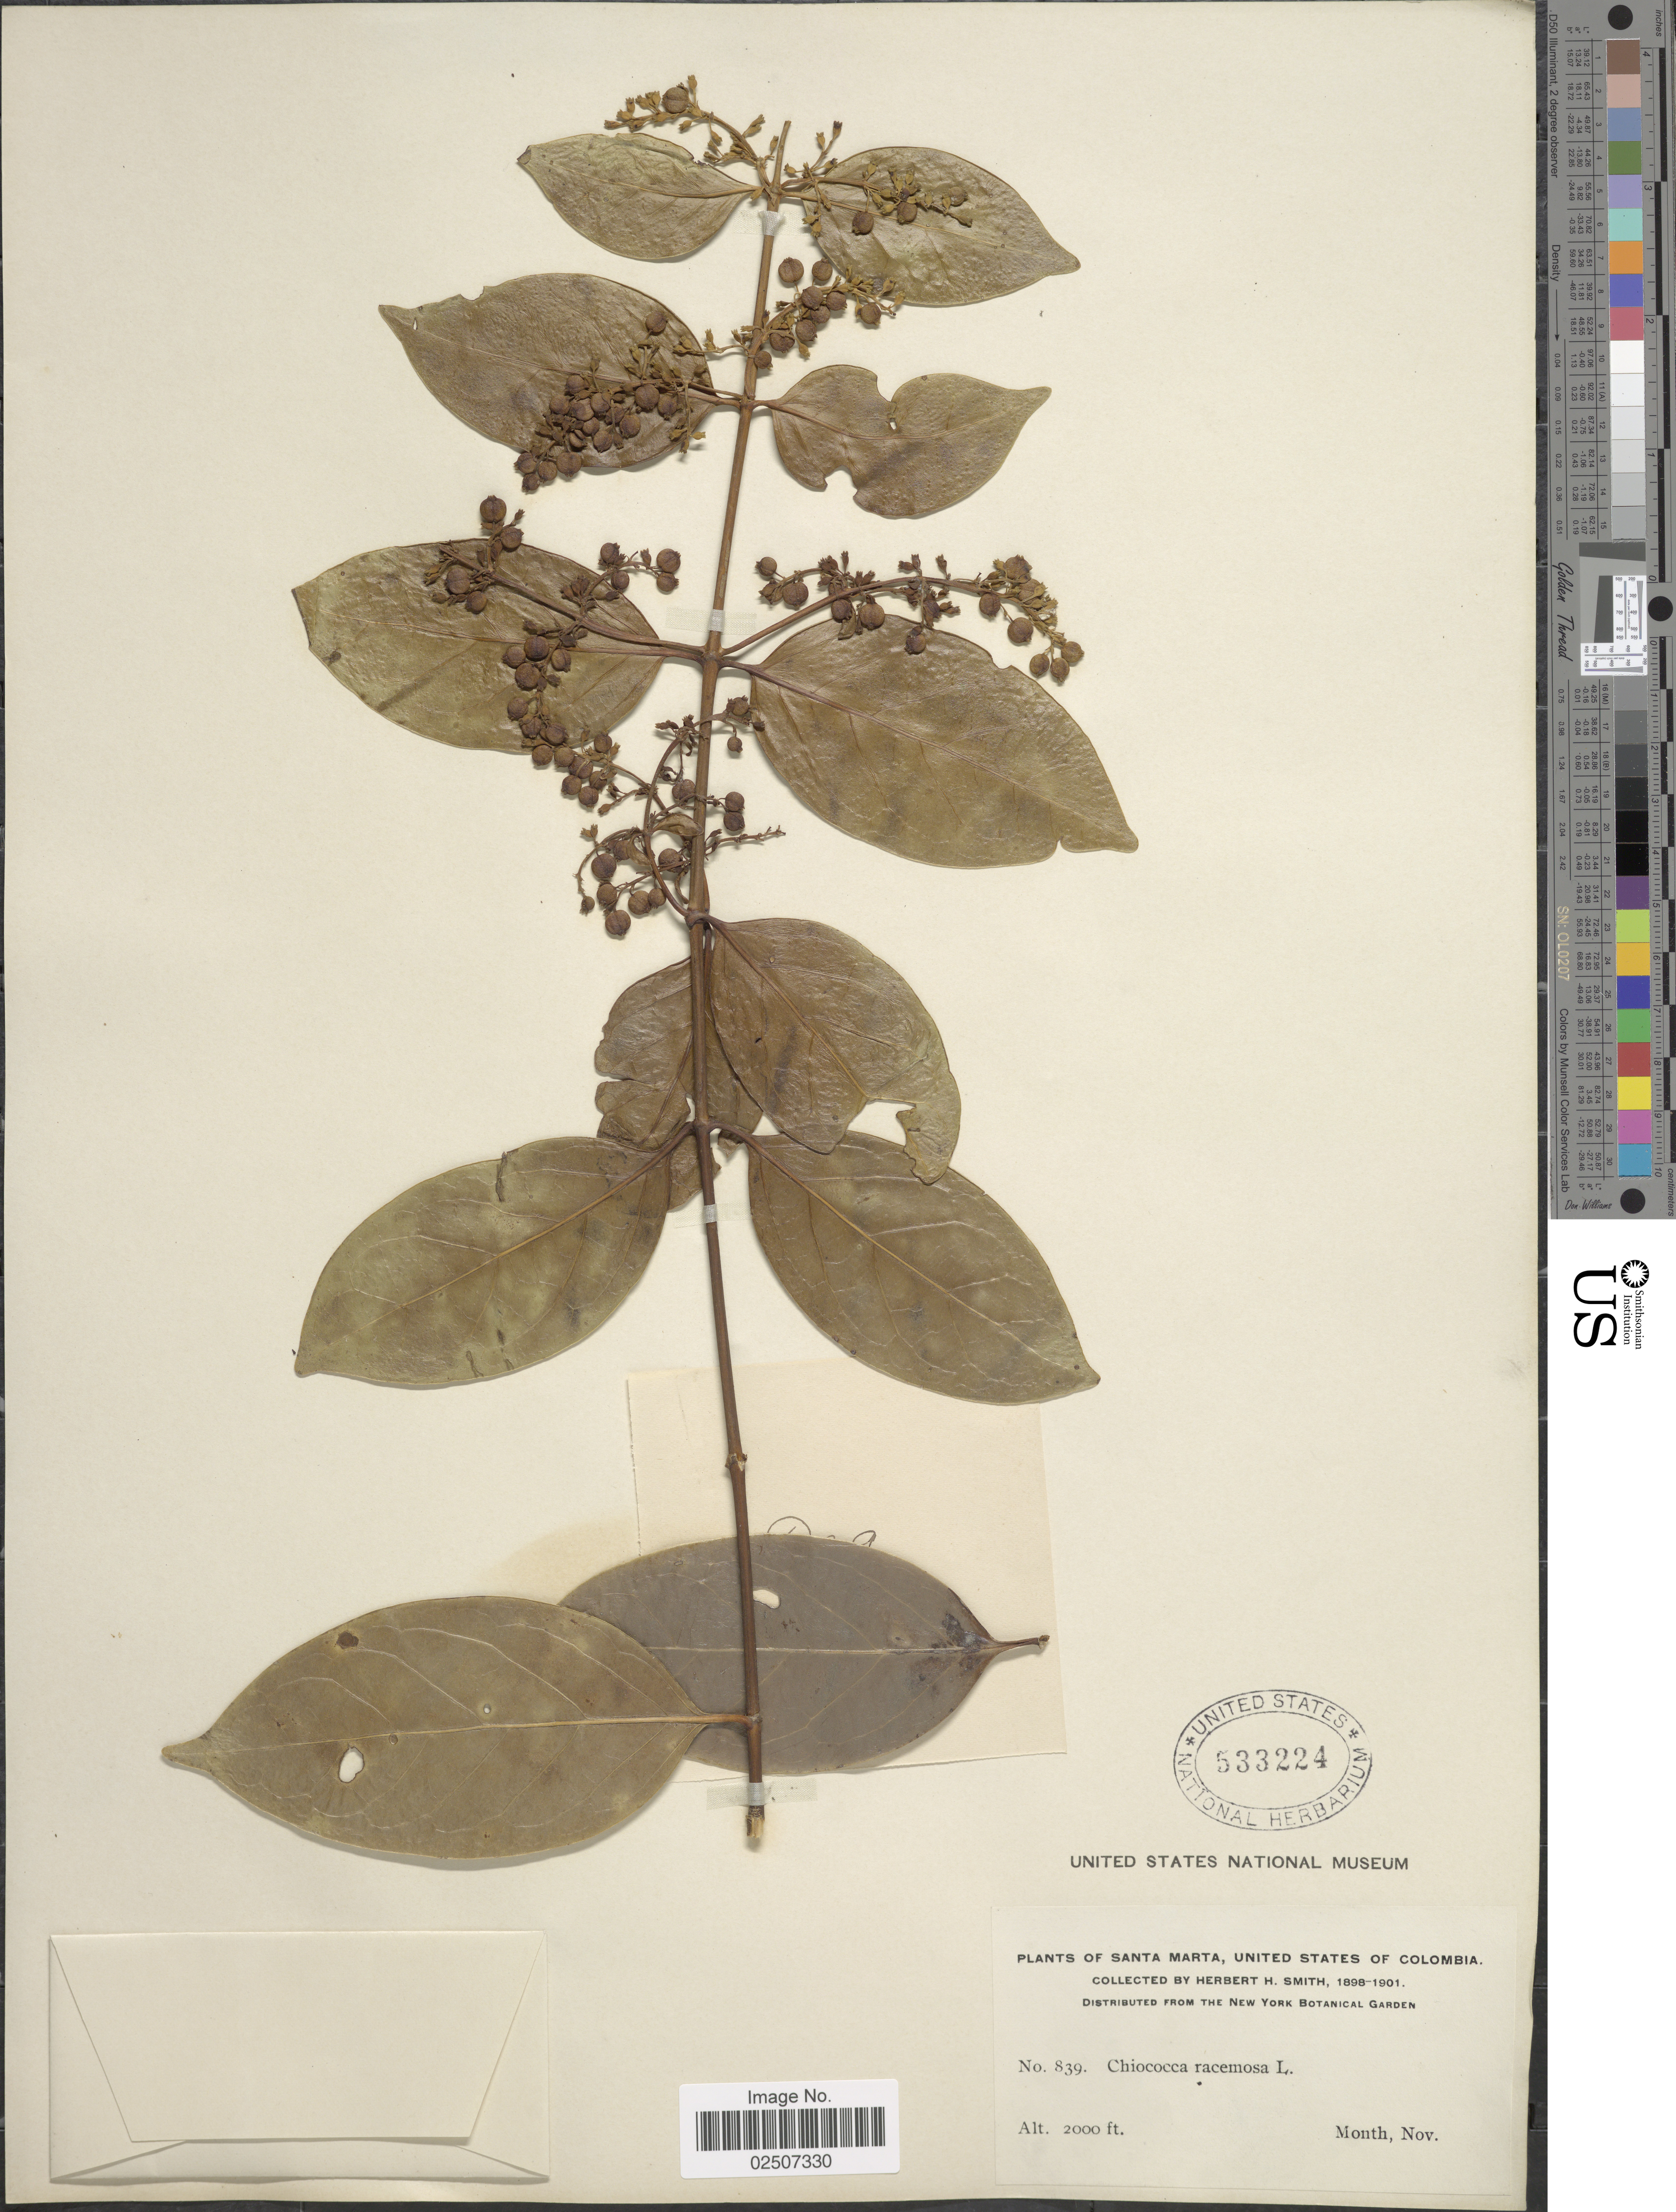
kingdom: Plantae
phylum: Tracheophyta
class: Magnoliopsida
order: Gentianales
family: Rubiaceae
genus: Chiococca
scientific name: Chiococca alba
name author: (L.) Hitchc.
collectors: Herbert H. Smith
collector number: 839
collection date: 1898-11/1901-11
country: Colombia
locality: Santa Marta, United States of Colombia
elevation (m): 610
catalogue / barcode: US 533224